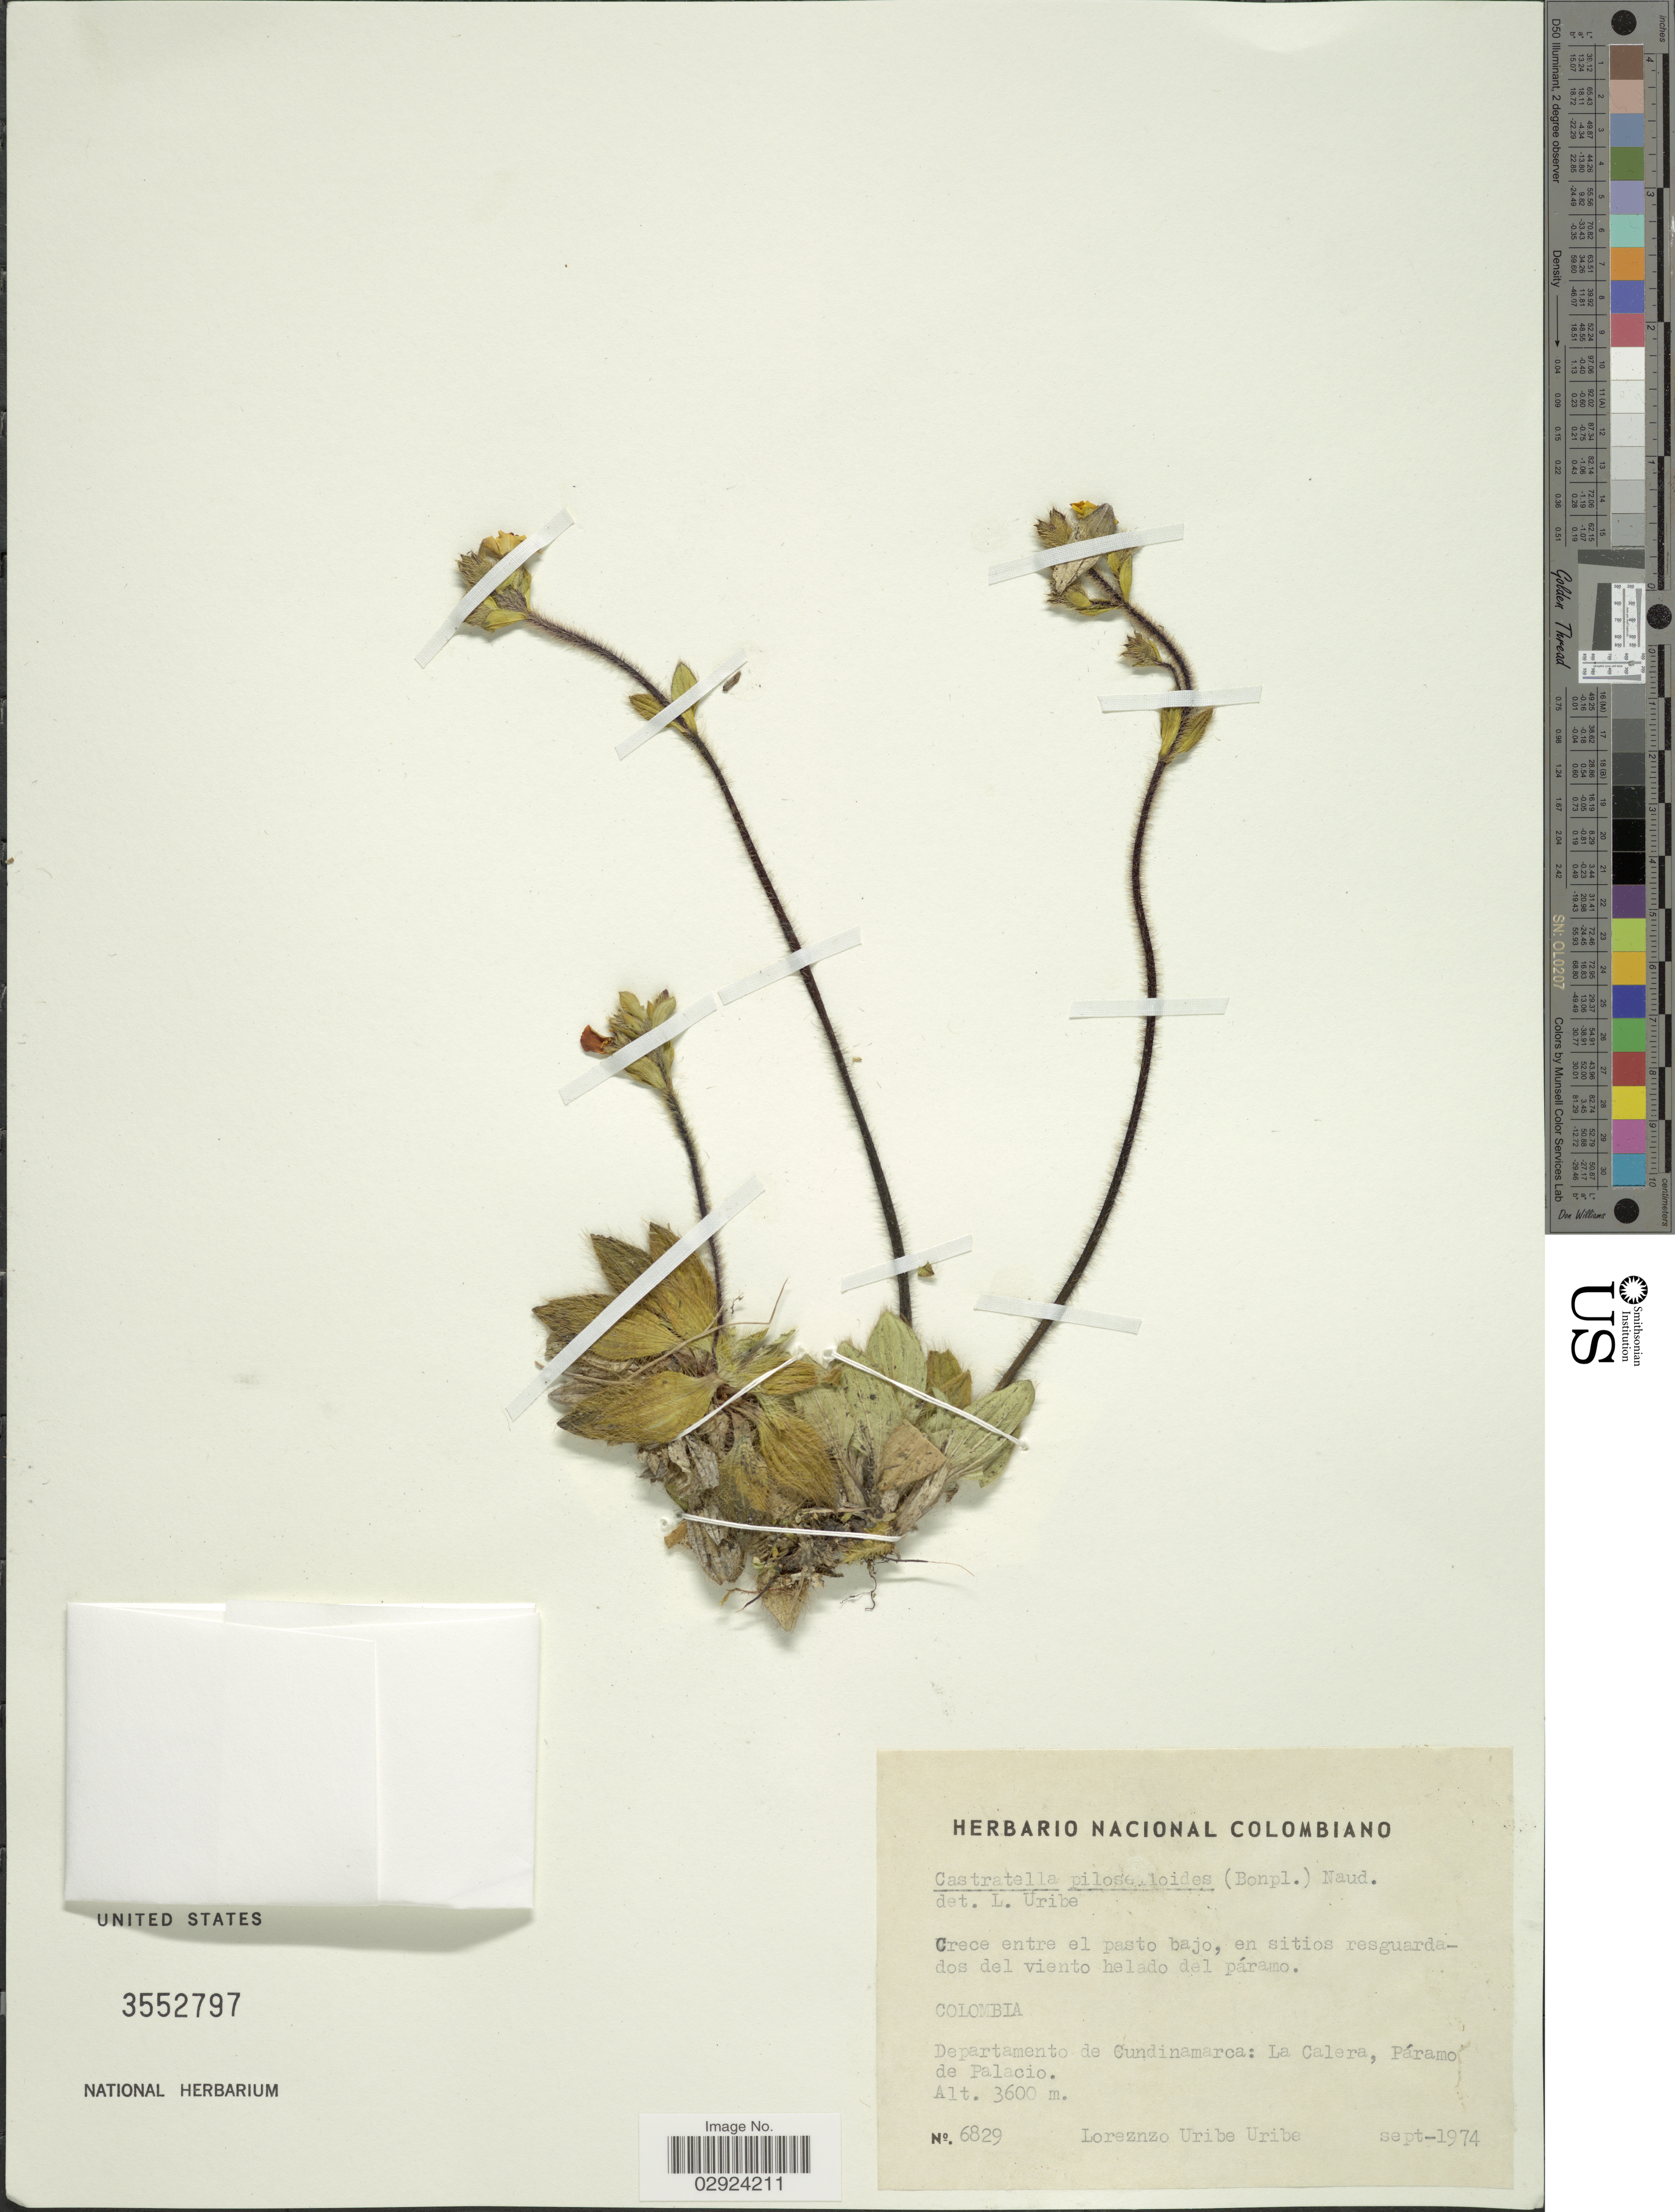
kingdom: Plantae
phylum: Tracheophyta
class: Magnoliopsida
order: Myrtales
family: Melastomataceae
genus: Castratella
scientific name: Castratella piloselloides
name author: (Bonpl.) Naudin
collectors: L. Uribe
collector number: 6829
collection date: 1974-09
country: Colombia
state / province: Cundinamarca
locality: Departamento de Cundinamarca: La Calera, Páramo de Palacio.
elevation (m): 3600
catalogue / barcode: US 3552797